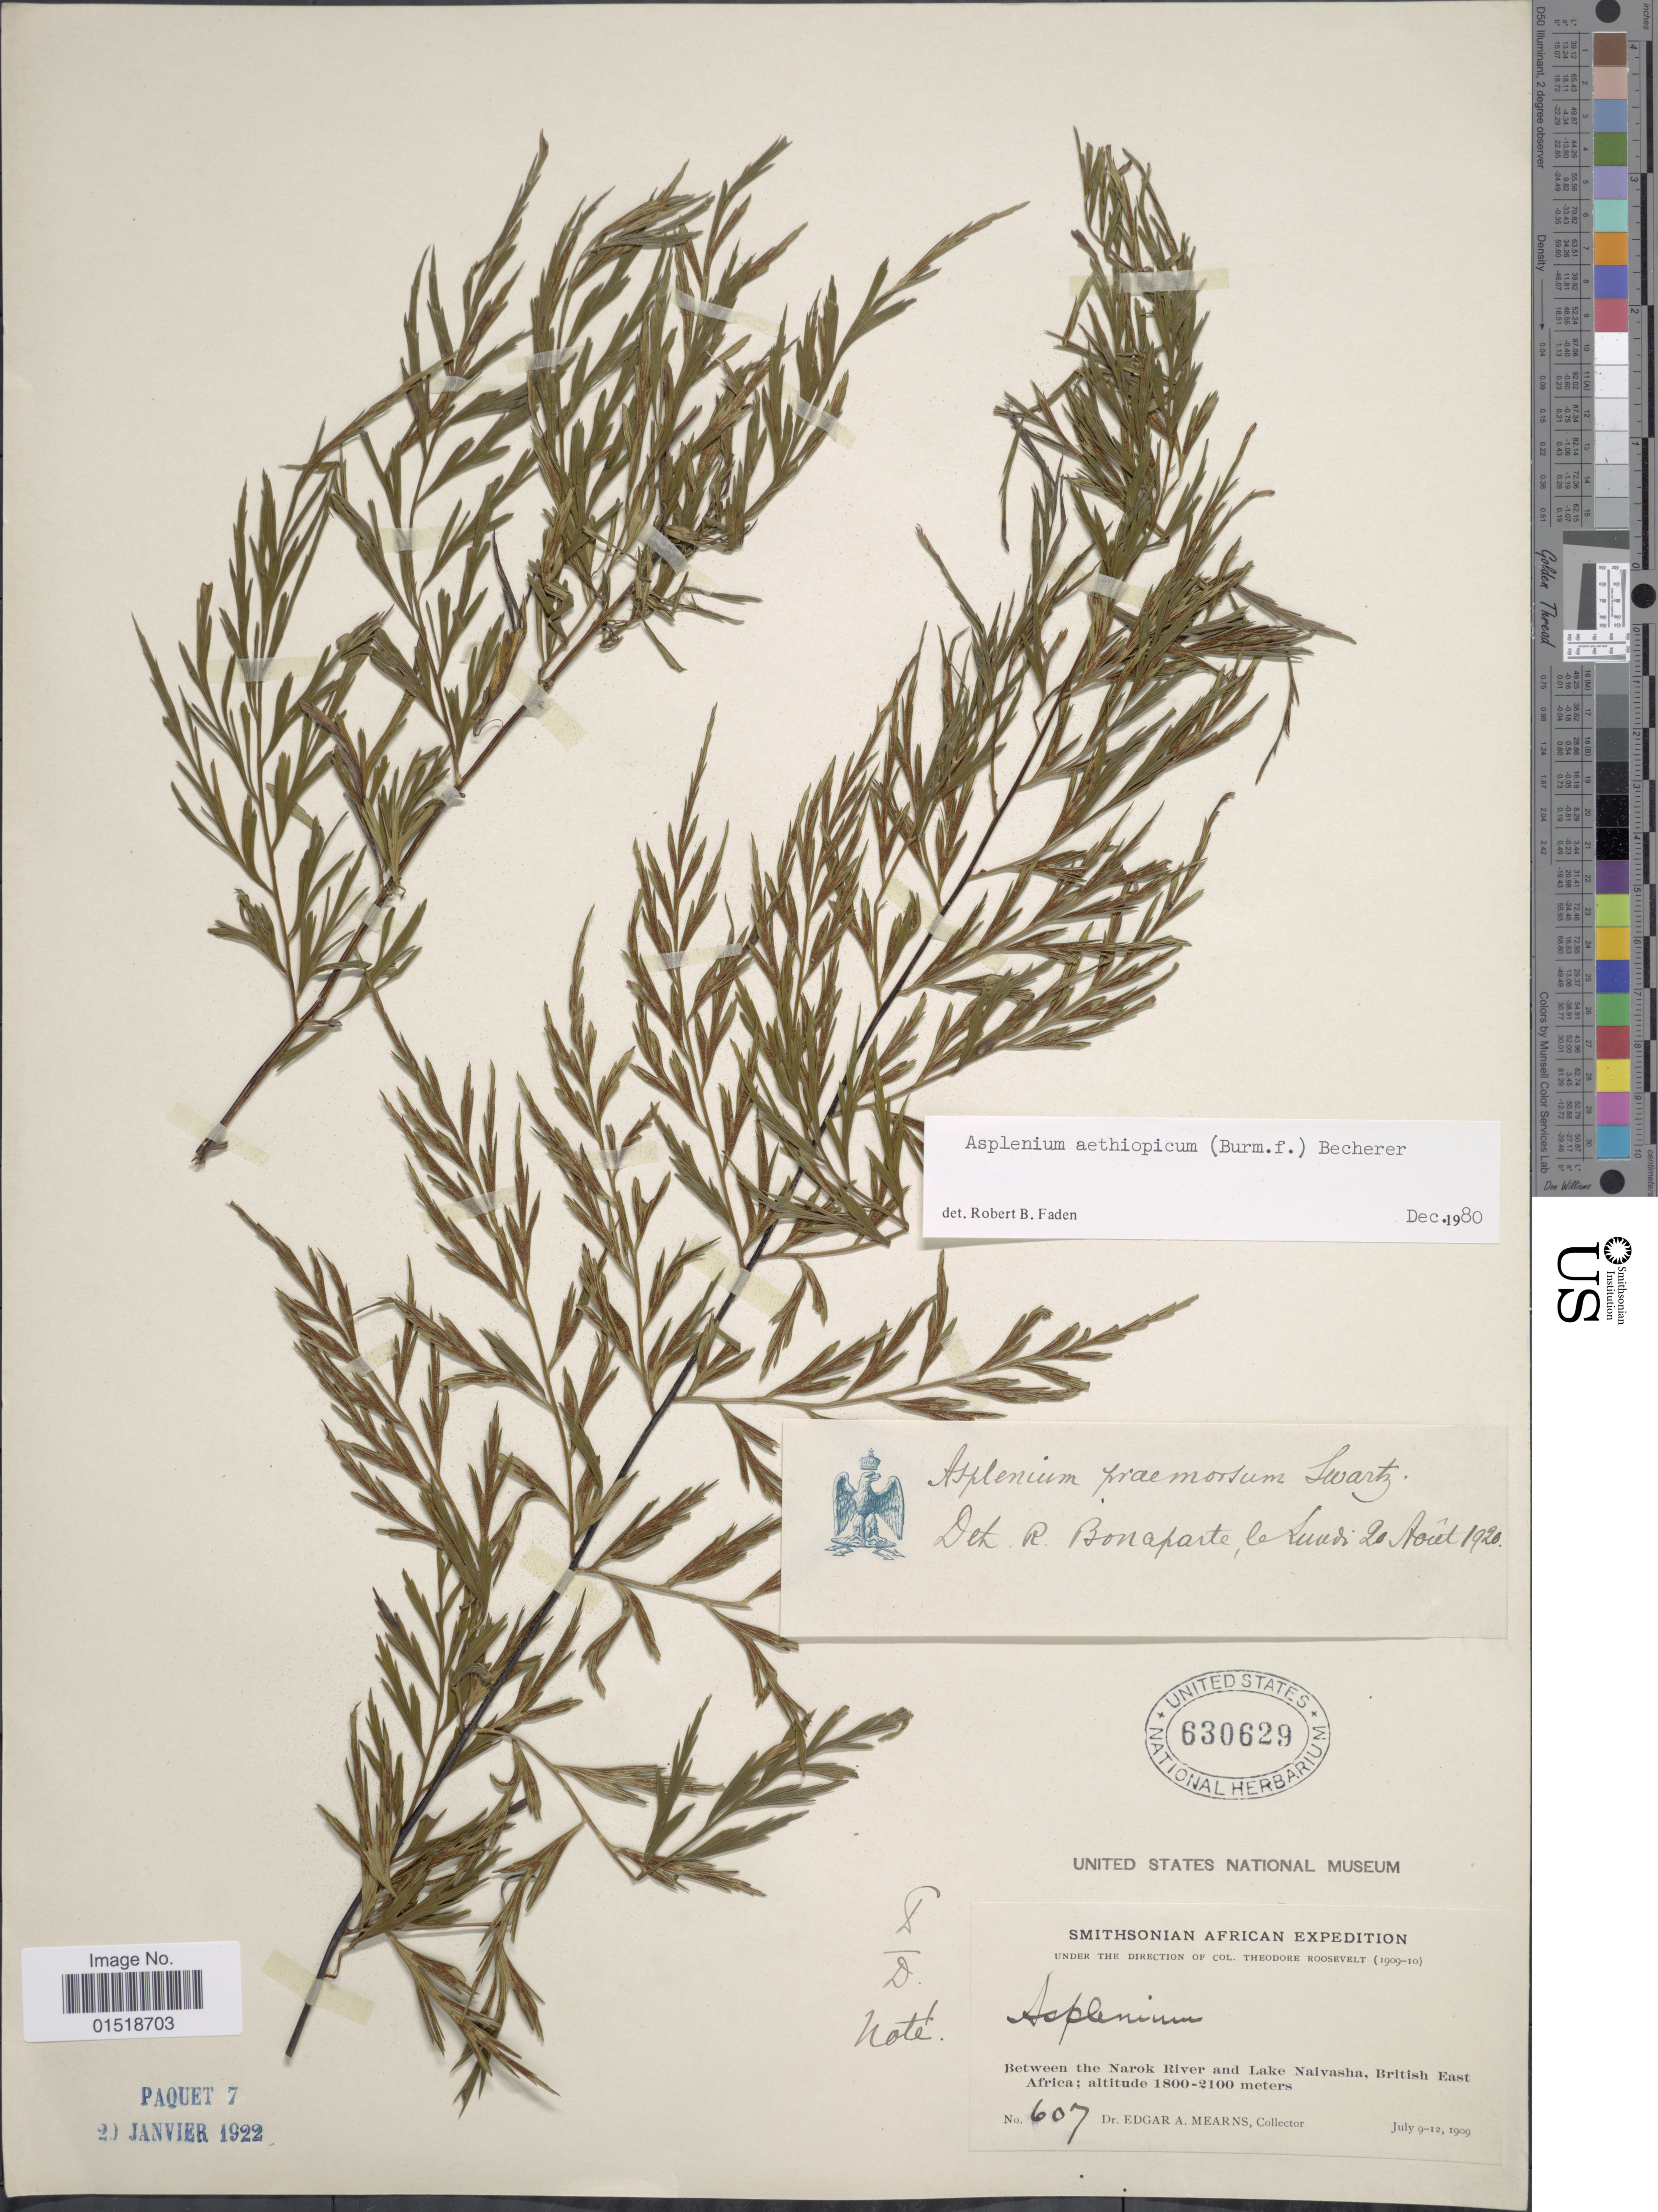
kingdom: Plantae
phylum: Tracheophyta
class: Polypodiopsida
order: Polypodiales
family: Aspleniaceae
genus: Asplenium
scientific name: Asplenium affine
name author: Sw.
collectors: E. A. Mearns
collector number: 607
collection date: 1909-07-09/1909-07-12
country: Kenya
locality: Between the Narok River and Lake Naivasha, British East Africa.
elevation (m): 1800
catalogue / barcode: US 630629